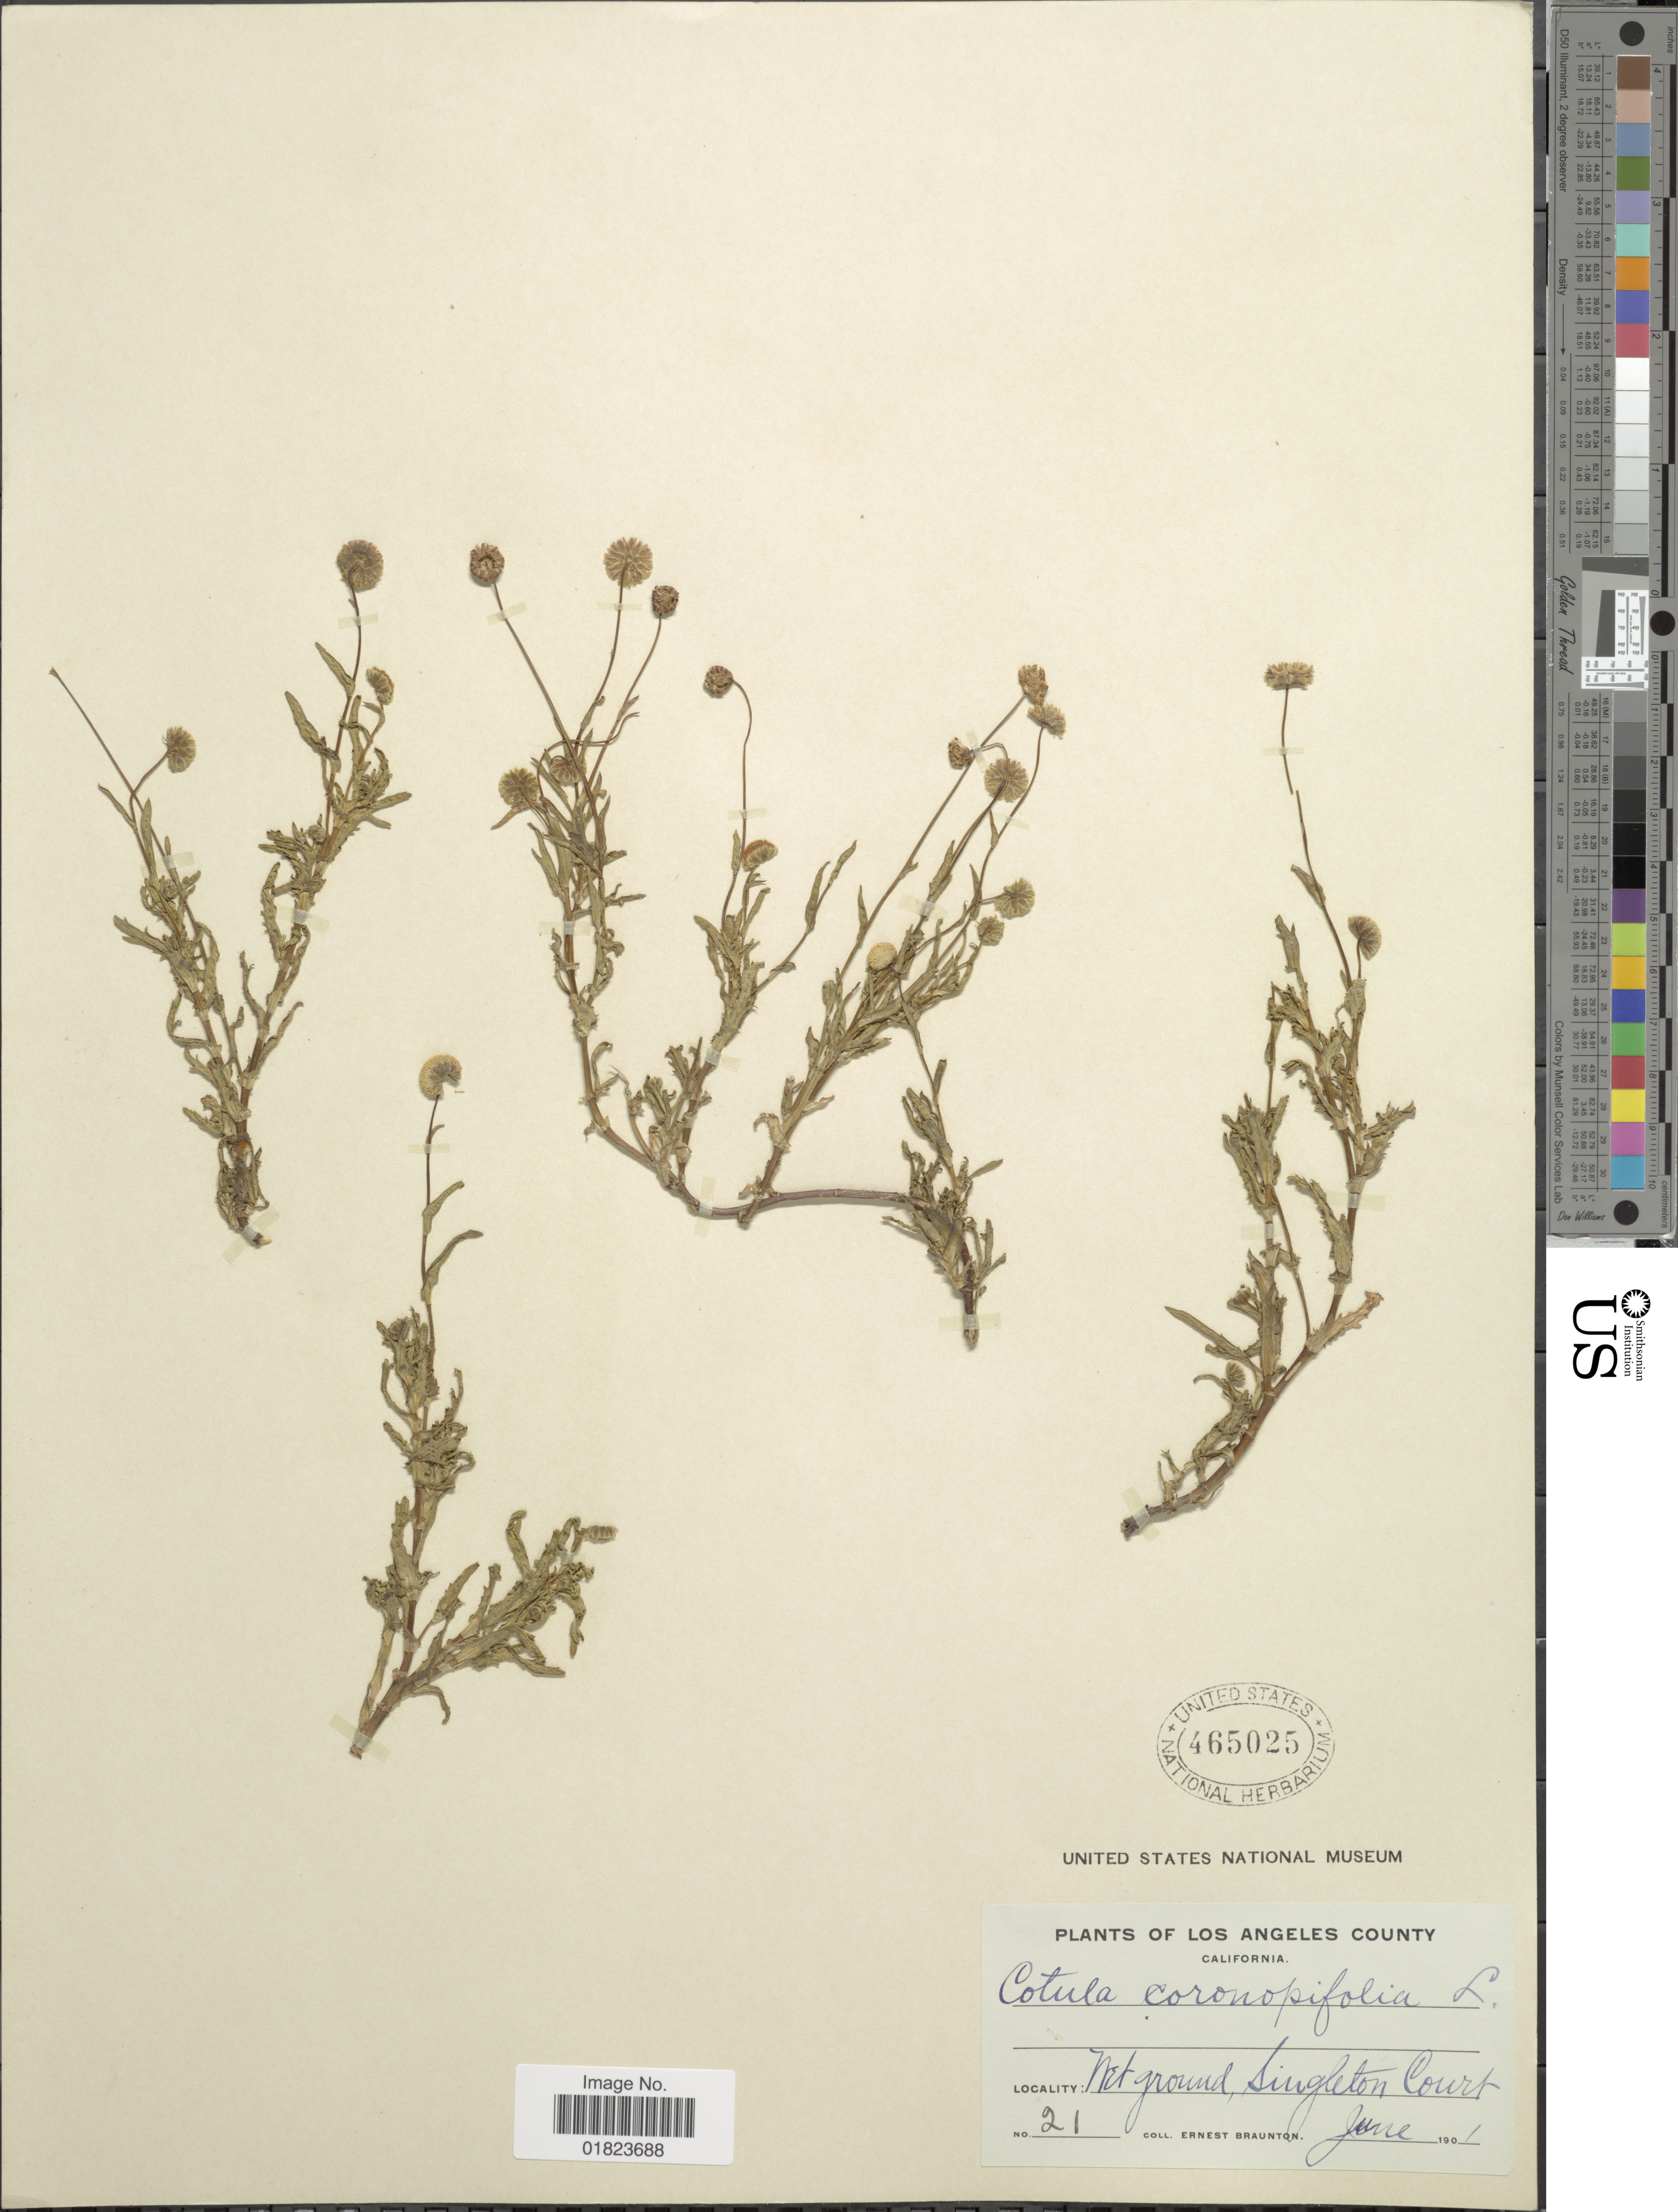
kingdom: Plantae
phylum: Tracheophyta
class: Magnoliopsida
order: Asterales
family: Asteraceae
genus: Cotula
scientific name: Cotula coronopifolia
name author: L.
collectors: E. Braunton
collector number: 21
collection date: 1901-06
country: United States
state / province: California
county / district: Los Angeles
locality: Los Angeles County, Wet ground, Singleton Court.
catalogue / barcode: US 465025